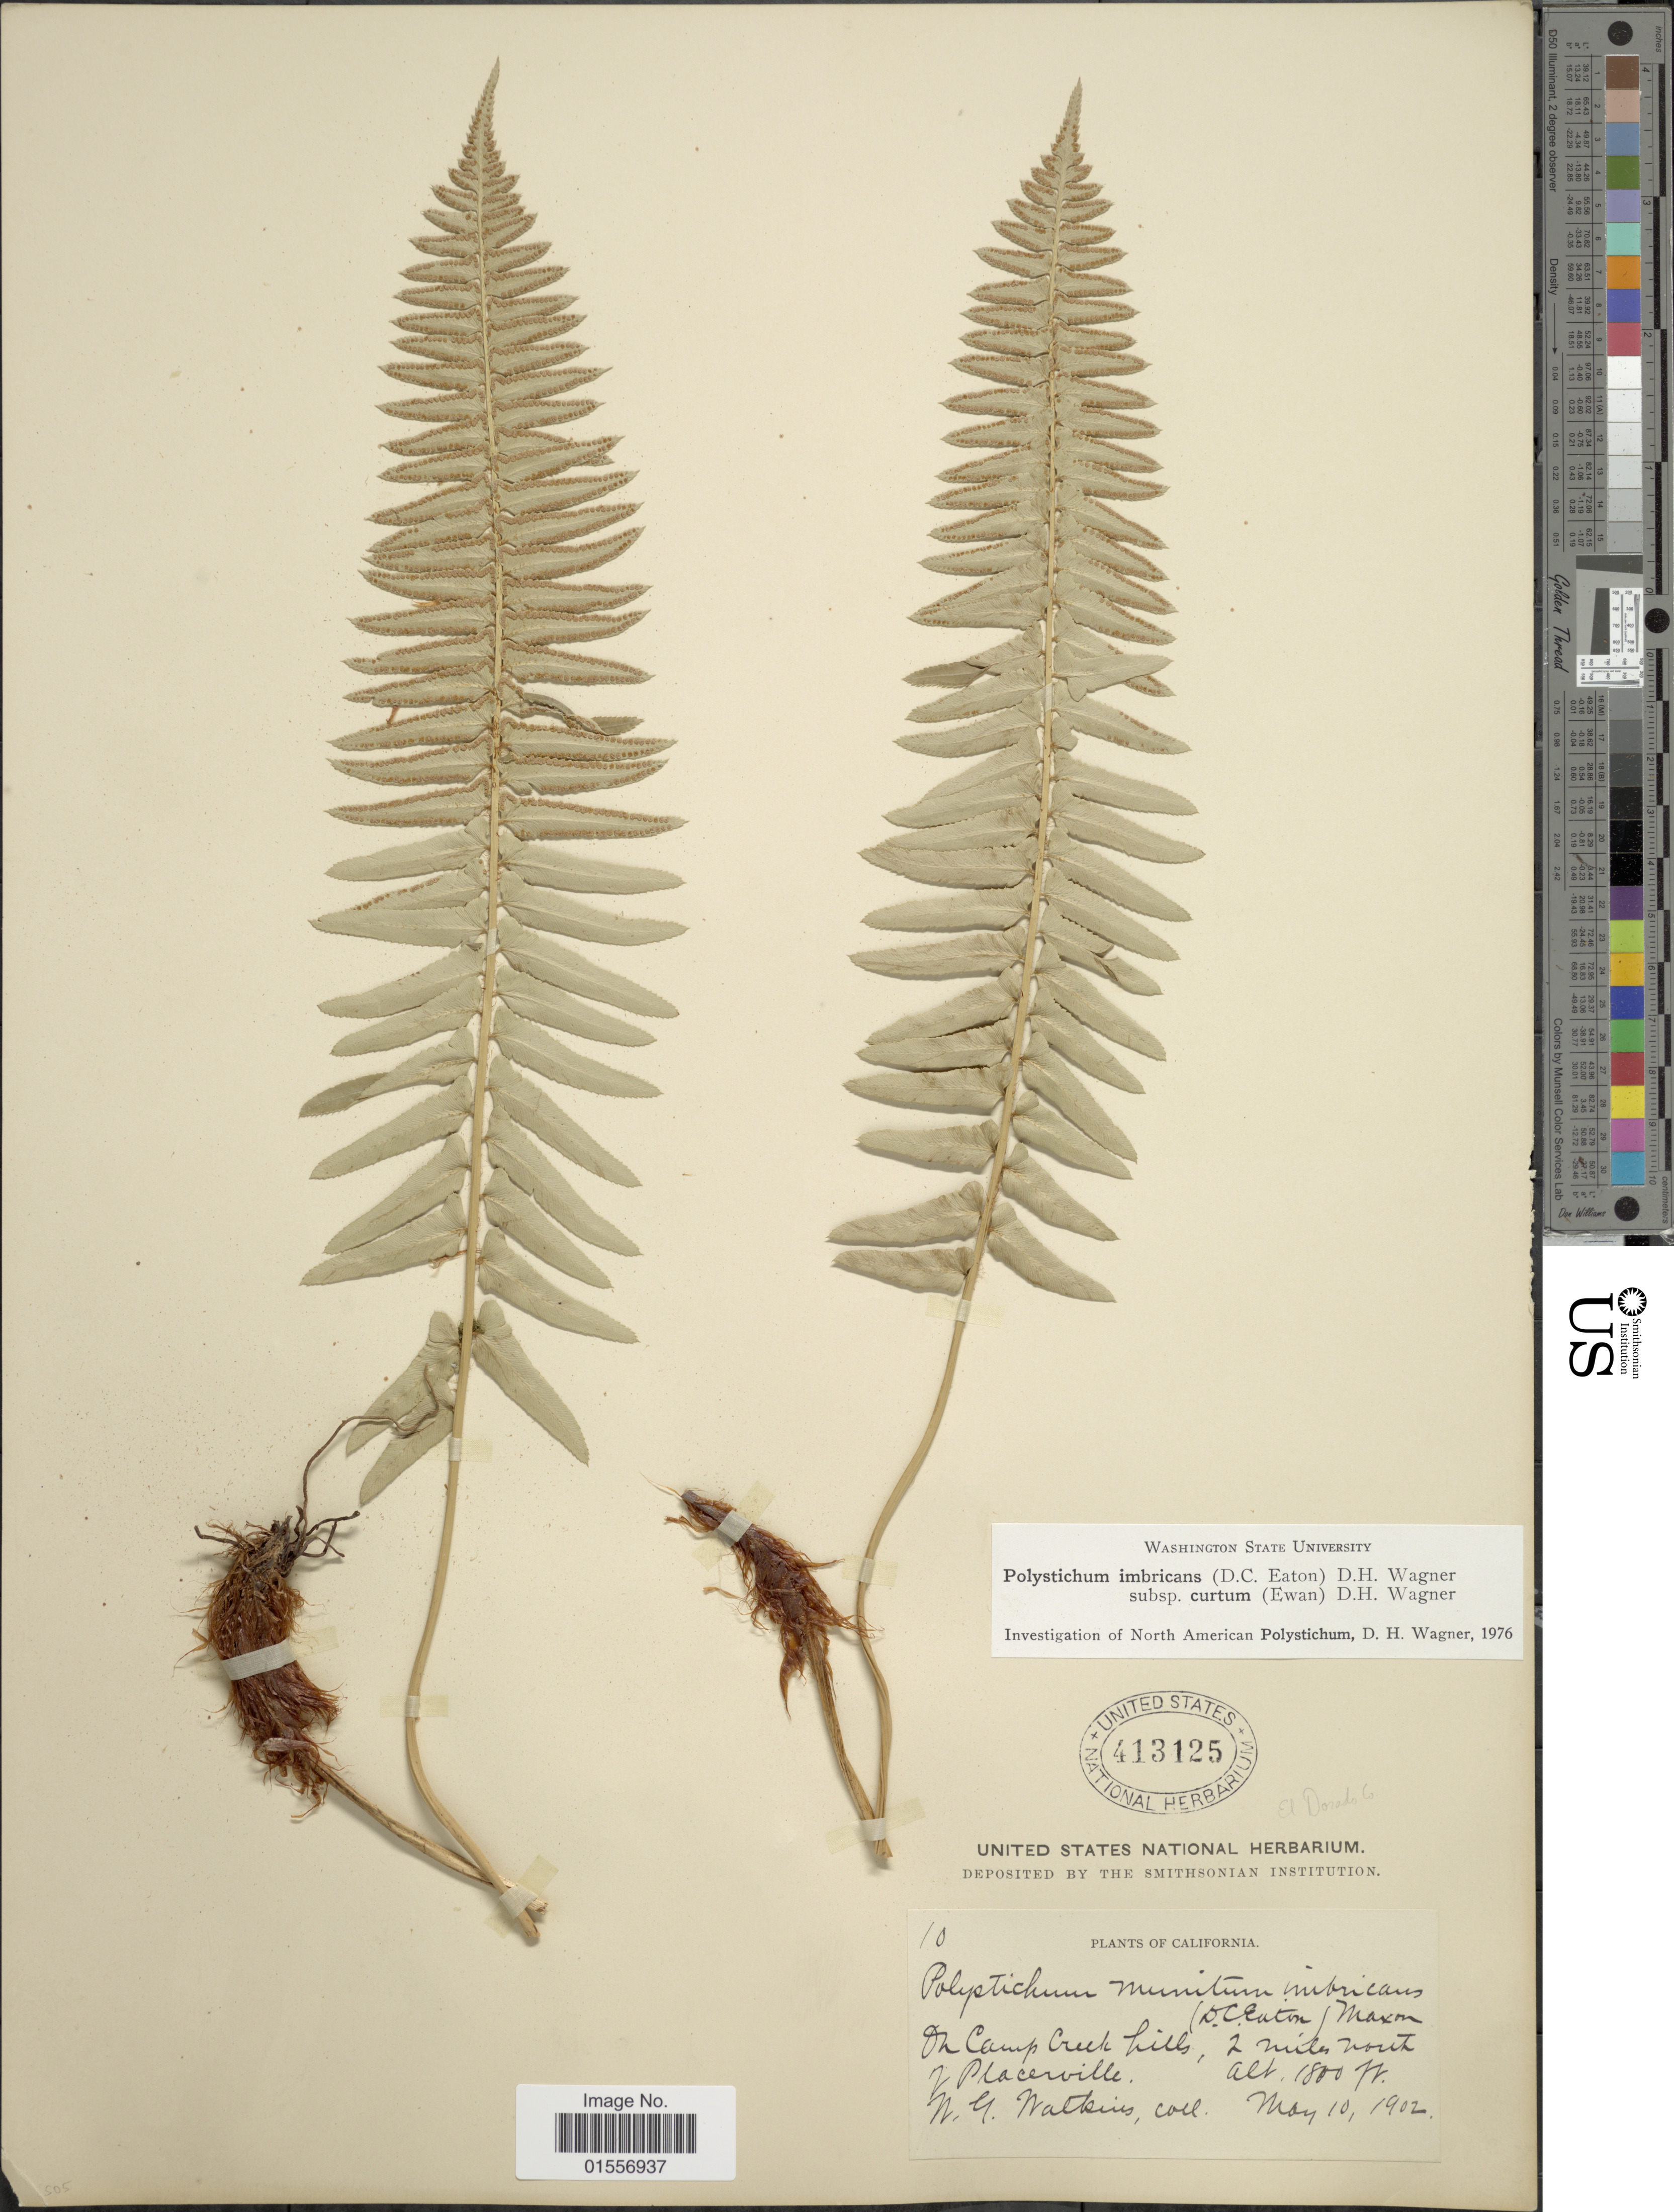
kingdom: Plantae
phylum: Tracheophyta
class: Polypodiopsida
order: Polypodiales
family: Dryopteridaceae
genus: Polystichum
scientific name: Polystichum imbricans subsp. curtum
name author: (Ewan) D.H. Wagner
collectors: W. Watkins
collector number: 10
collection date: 1902-05-10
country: United States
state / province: California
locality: On Camp Creek hills, 2 miles north of Placerville.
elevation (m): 549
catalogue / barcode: US 413125